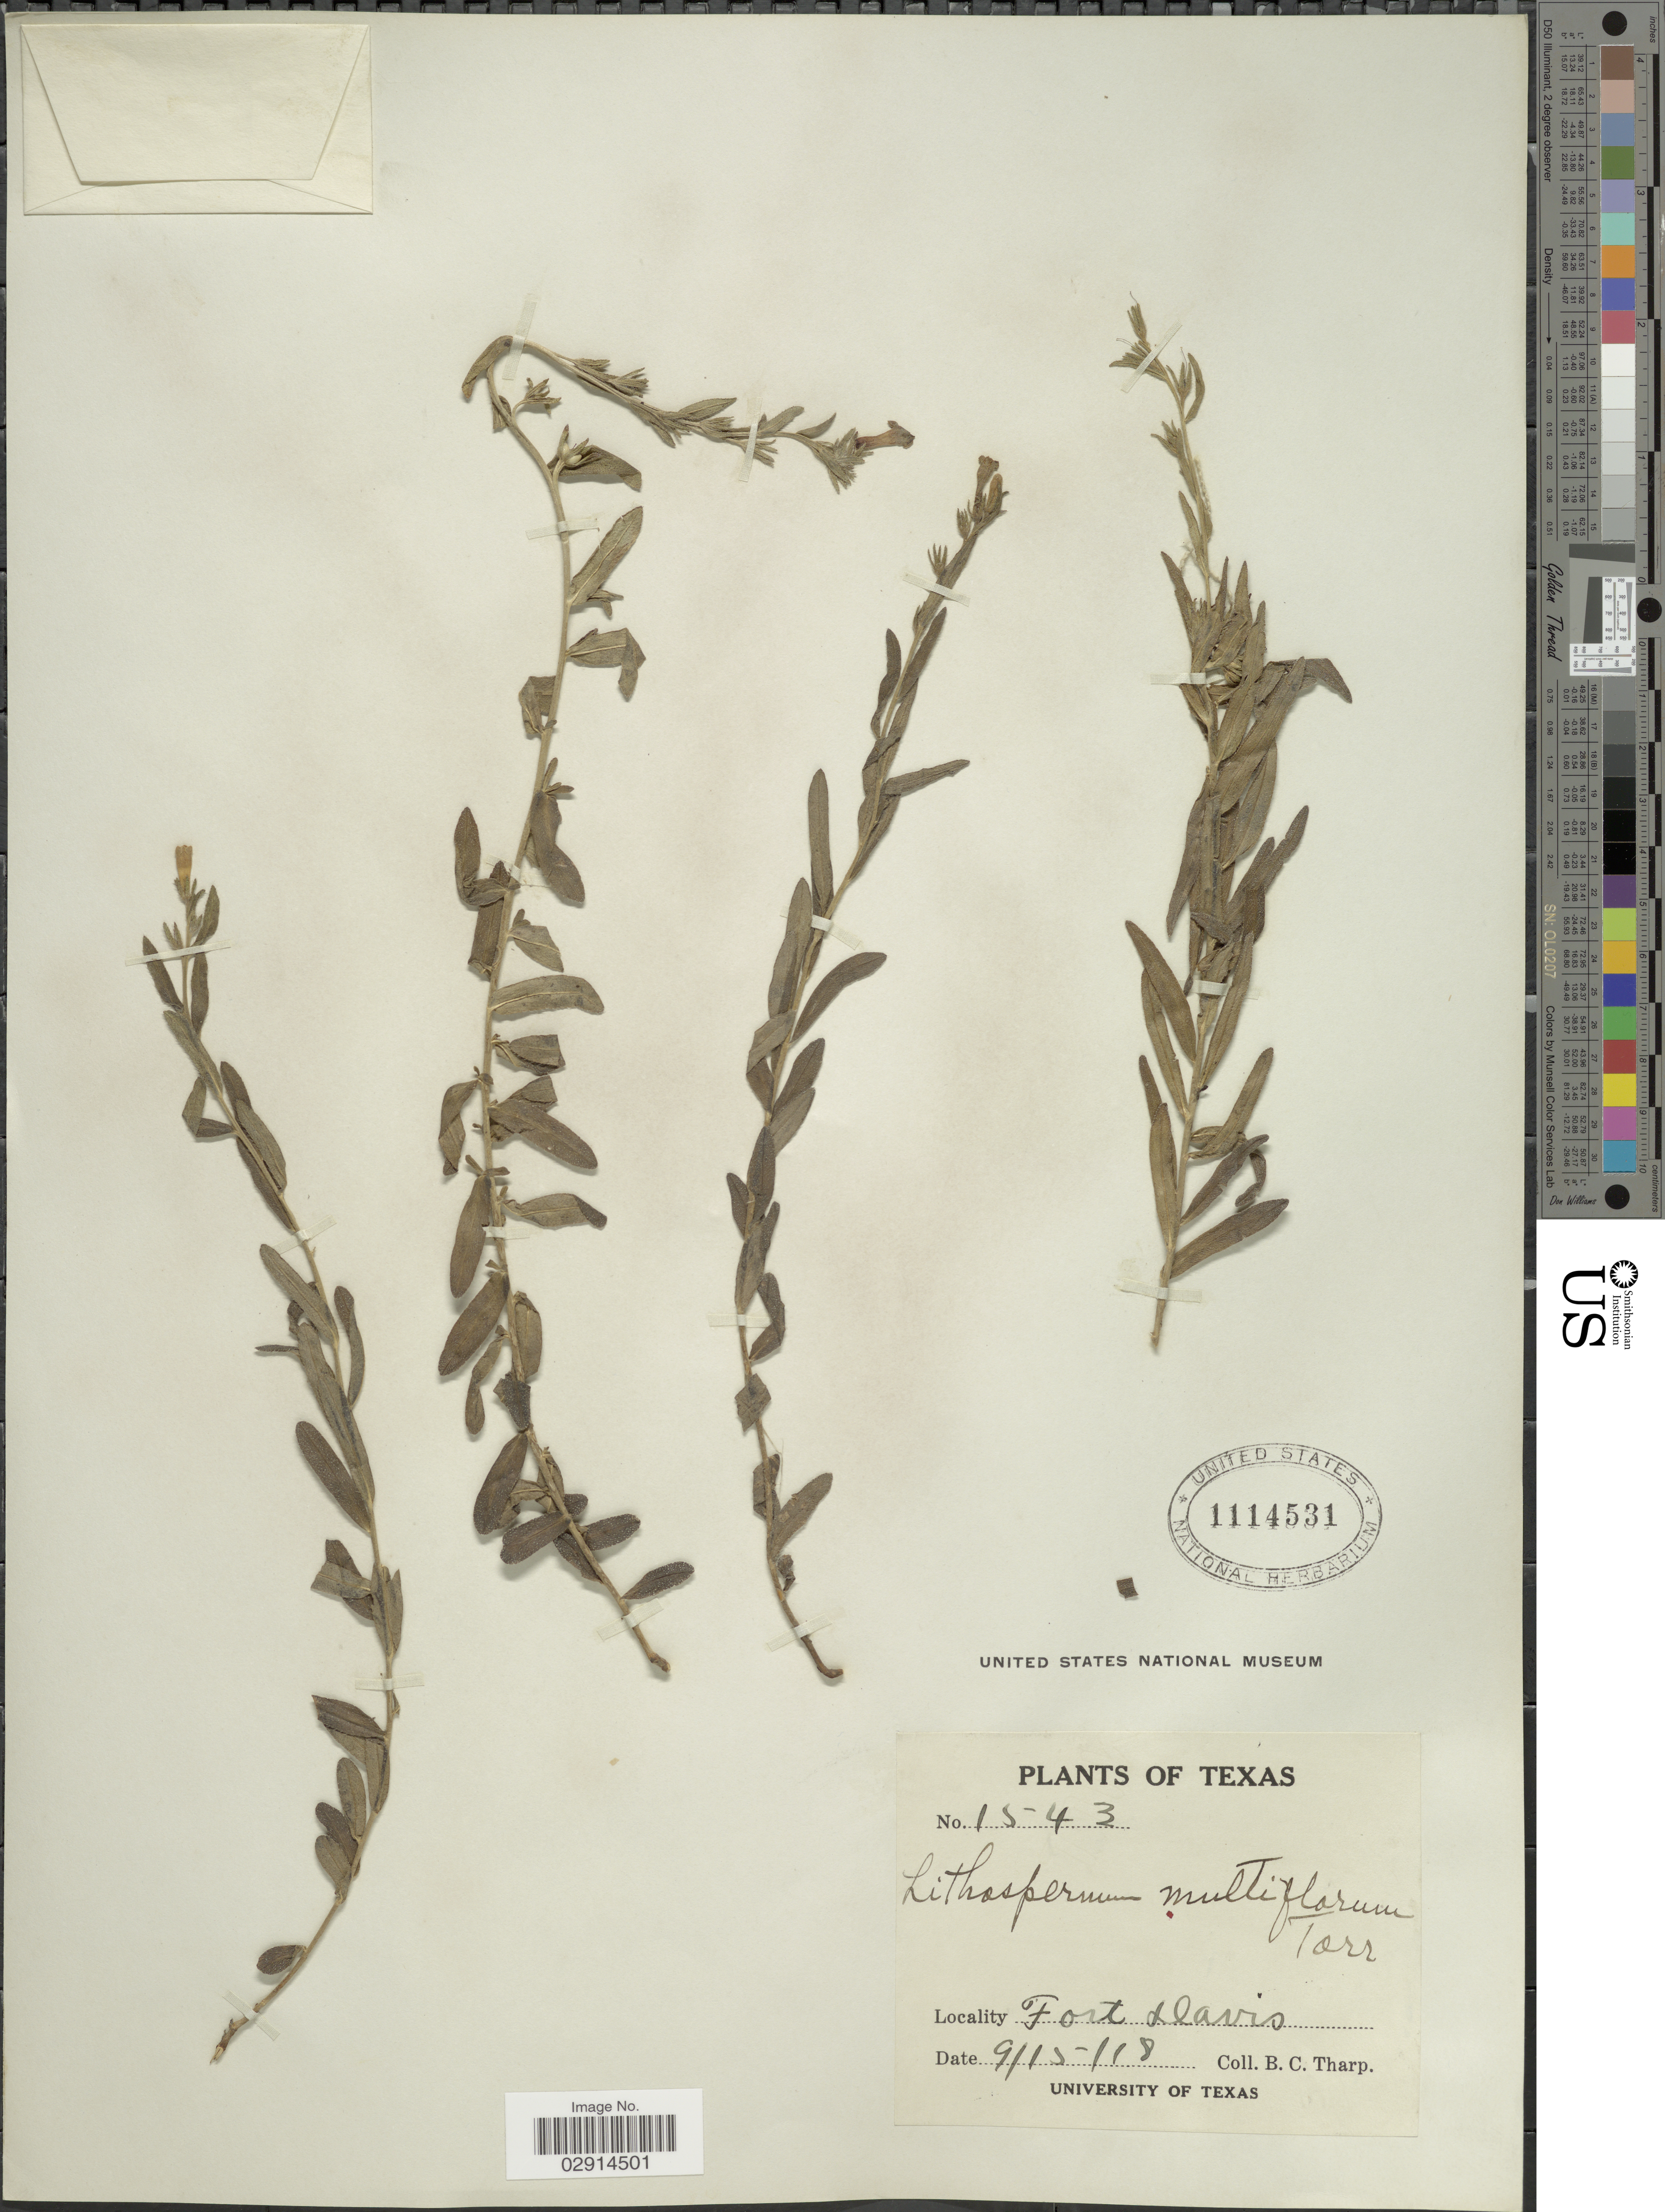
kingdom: Plantae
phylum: Tracheophyta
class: Magnoliopsida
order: Boraginales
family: Boraginaceae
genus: Lithospermum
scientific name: Lithospermum multiflorum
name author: Torr. ex A. Gray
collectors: B. C. Tharp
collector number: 1543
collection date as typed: Transcribed d/m/y: 15/9/18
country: United States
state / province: Texas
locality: Fort Davis.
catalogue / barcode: US 1114531